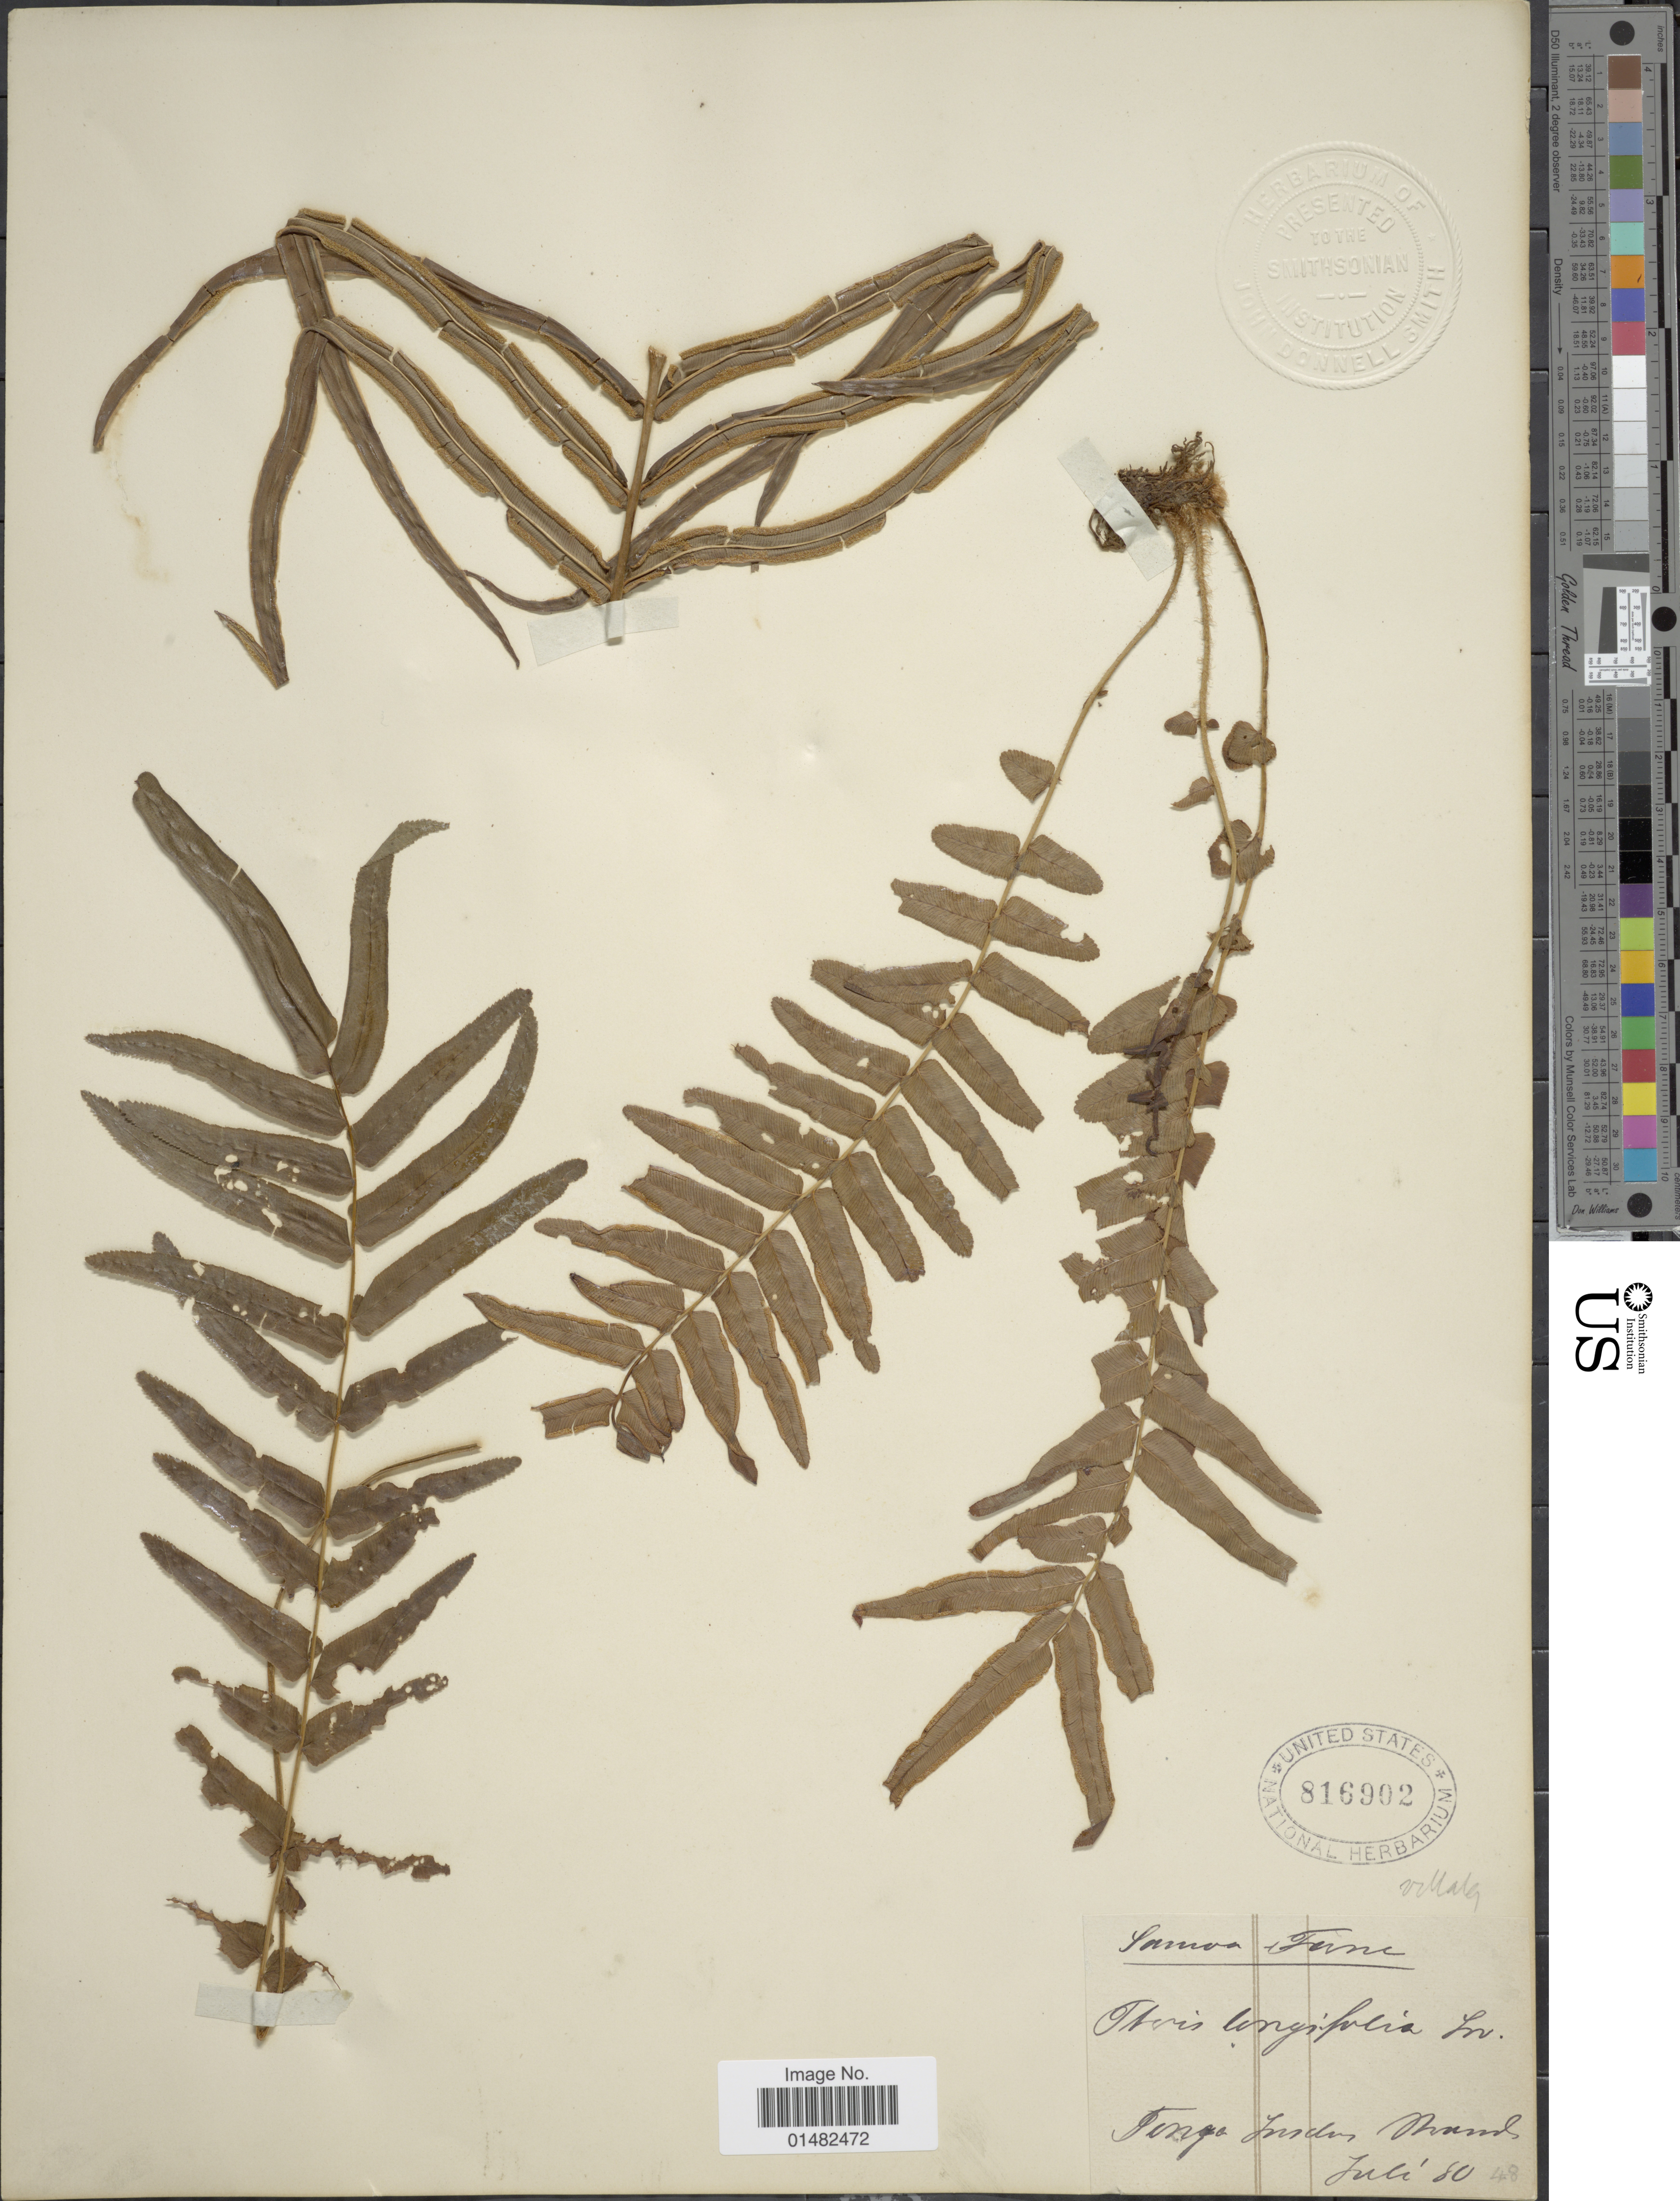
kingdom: Plantae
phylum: Tracheophyta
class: Polypodiopsida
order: Polypodiales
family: Pteridaceae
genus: Pteris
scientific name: Pteris vittata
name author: L.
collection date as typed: Transcribed d/m/y: /7/80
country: American Samoa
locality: Samoa, Tenga Indor Naund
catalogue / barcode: US 816902